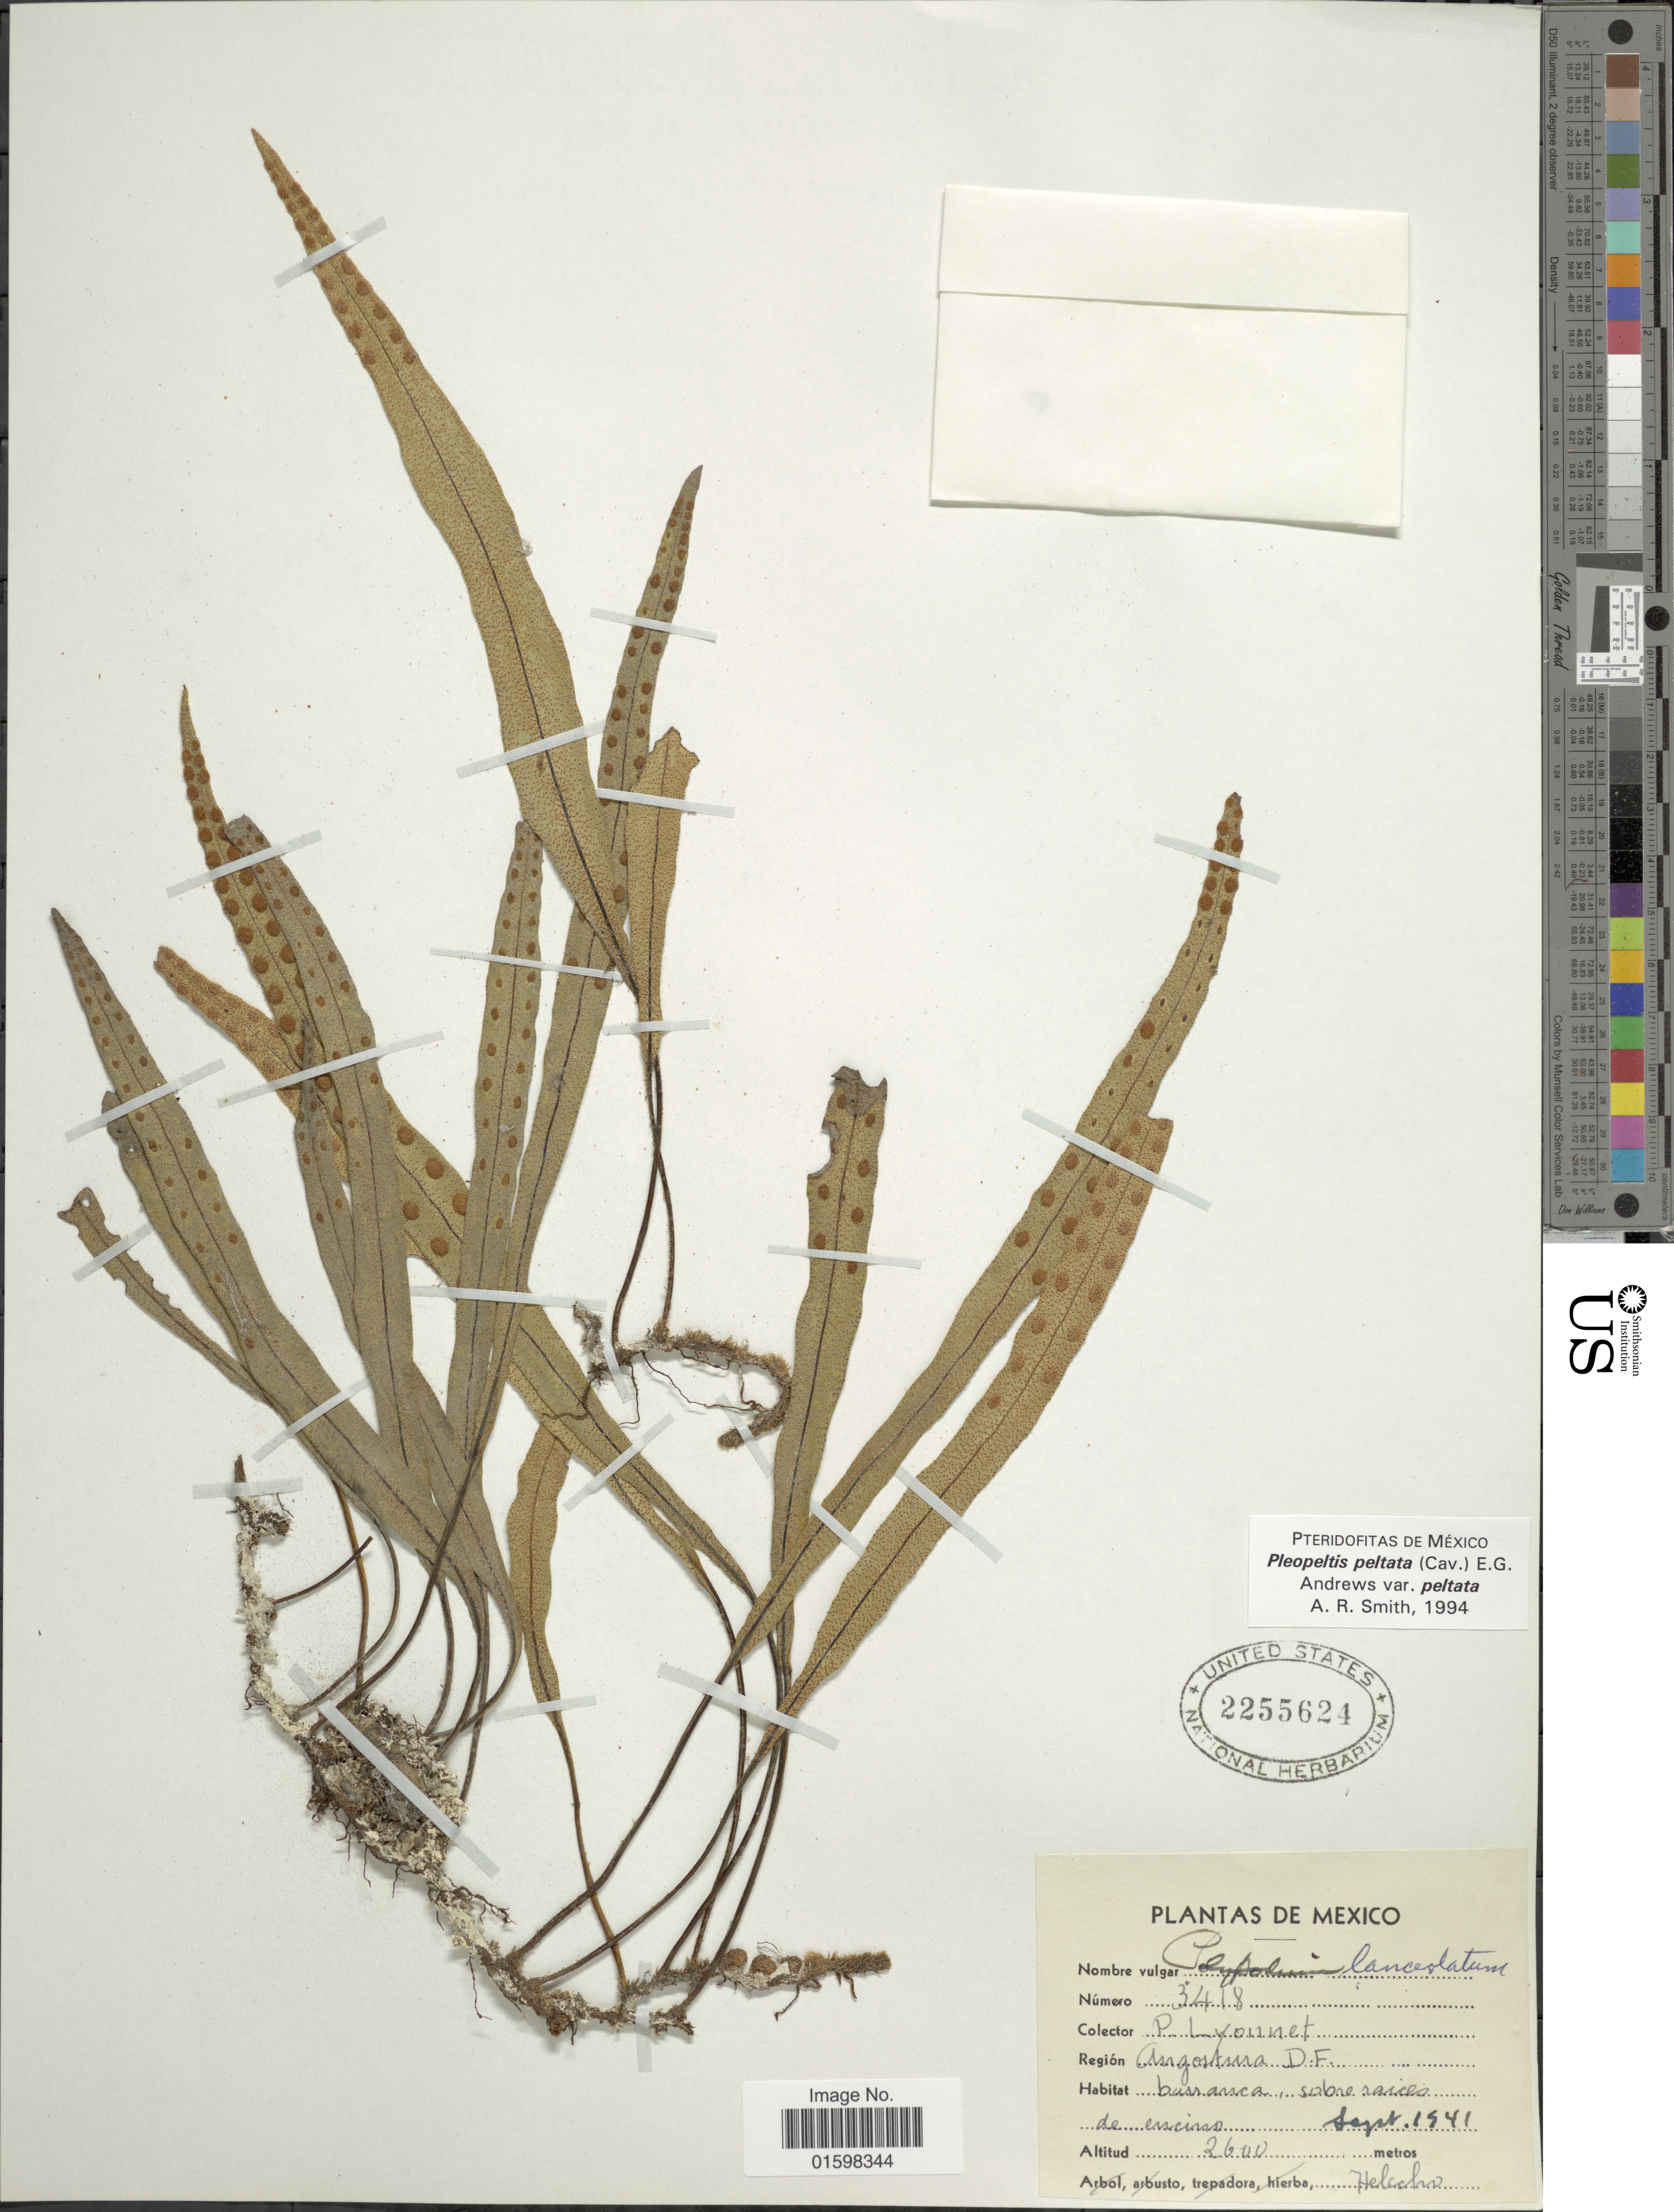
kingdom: Plantae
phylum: Tracheophyta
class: Polypodiopsida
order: Polypodiales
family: Polypodiaceae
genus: Pleopeltis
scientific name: Pleopeltis polylepis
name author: (Roem. ex Kunze) T. Moore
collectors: P. Lyonnet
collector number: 3418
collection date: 1941-09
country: Mexico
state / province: Distrito Federal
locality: Region Anostura D. F. Barranca, sobre raices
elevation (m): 2600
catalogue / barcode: US 2255624